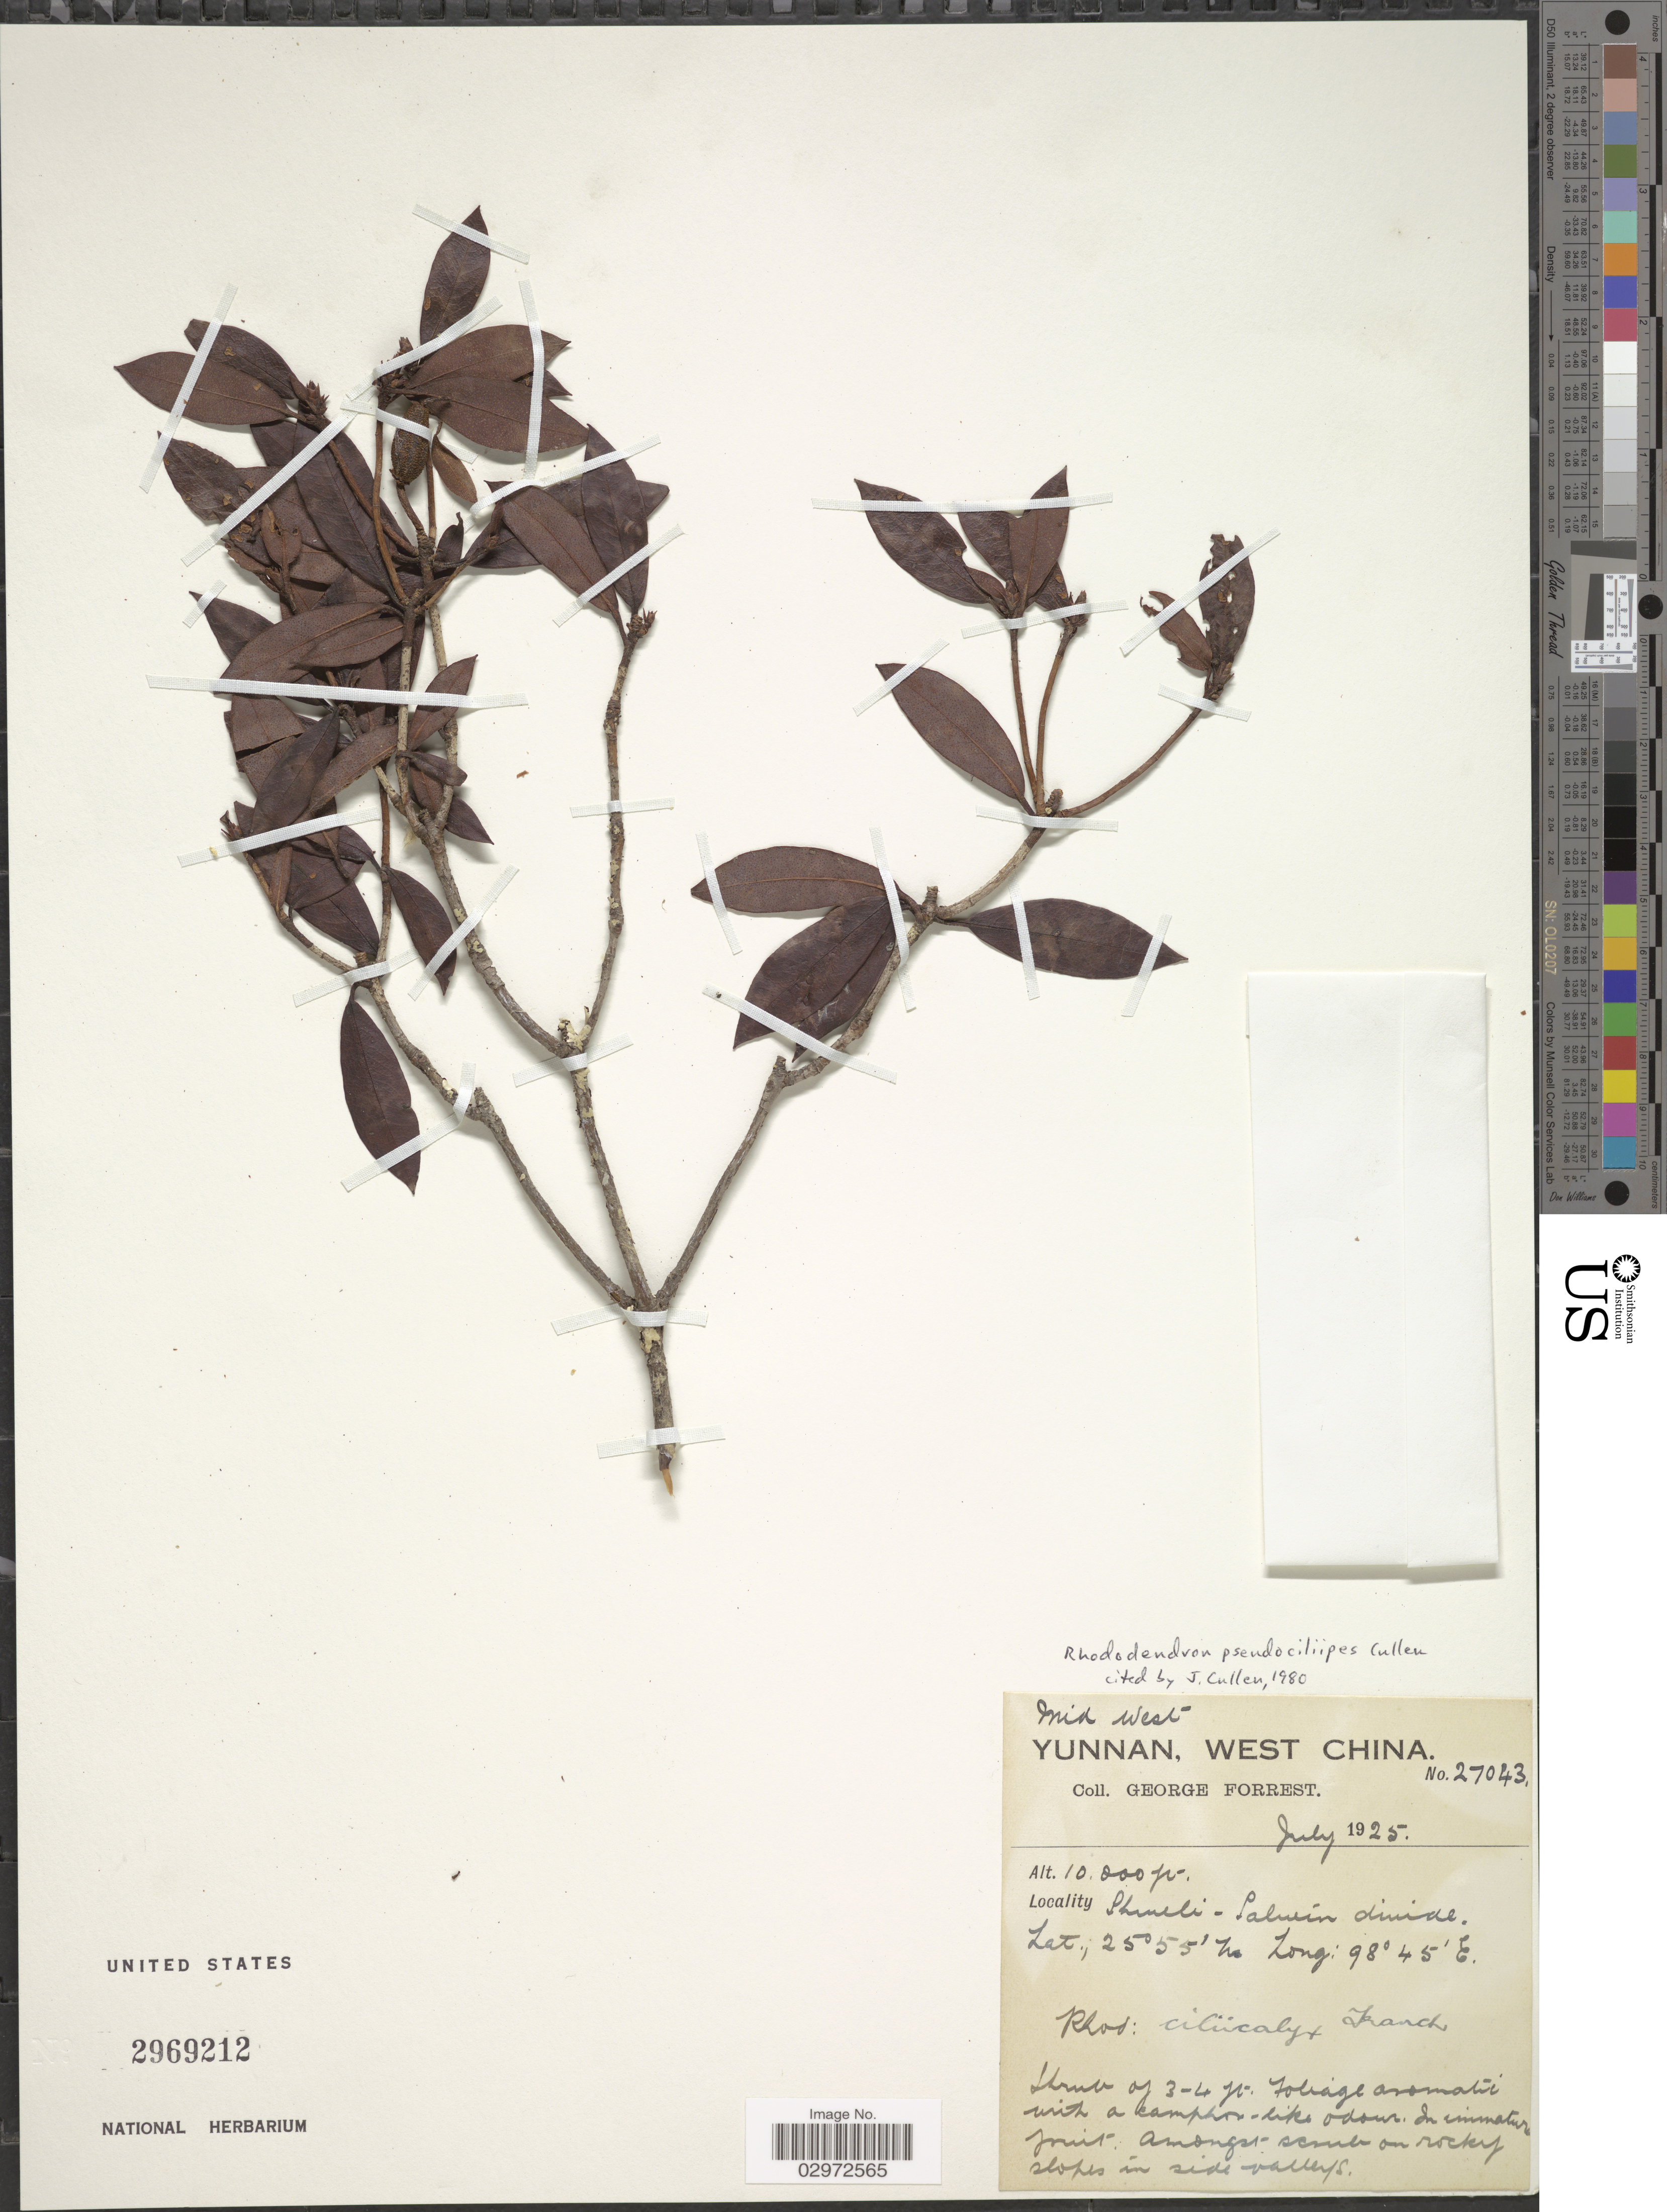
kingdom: Plantae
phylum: Tracheophyta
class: Magnoliopsida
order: Ericales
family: Ericaceae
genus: Rhododendron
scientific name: Rhododendron pseudociliipes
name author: Cullen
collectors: G. Forrest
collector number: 27043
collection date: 1925-07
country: China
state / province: Yunnan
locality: Mid West Yunnan, Shweli-Salwin divide, West China.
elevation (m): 3048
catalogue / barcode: US 2969212